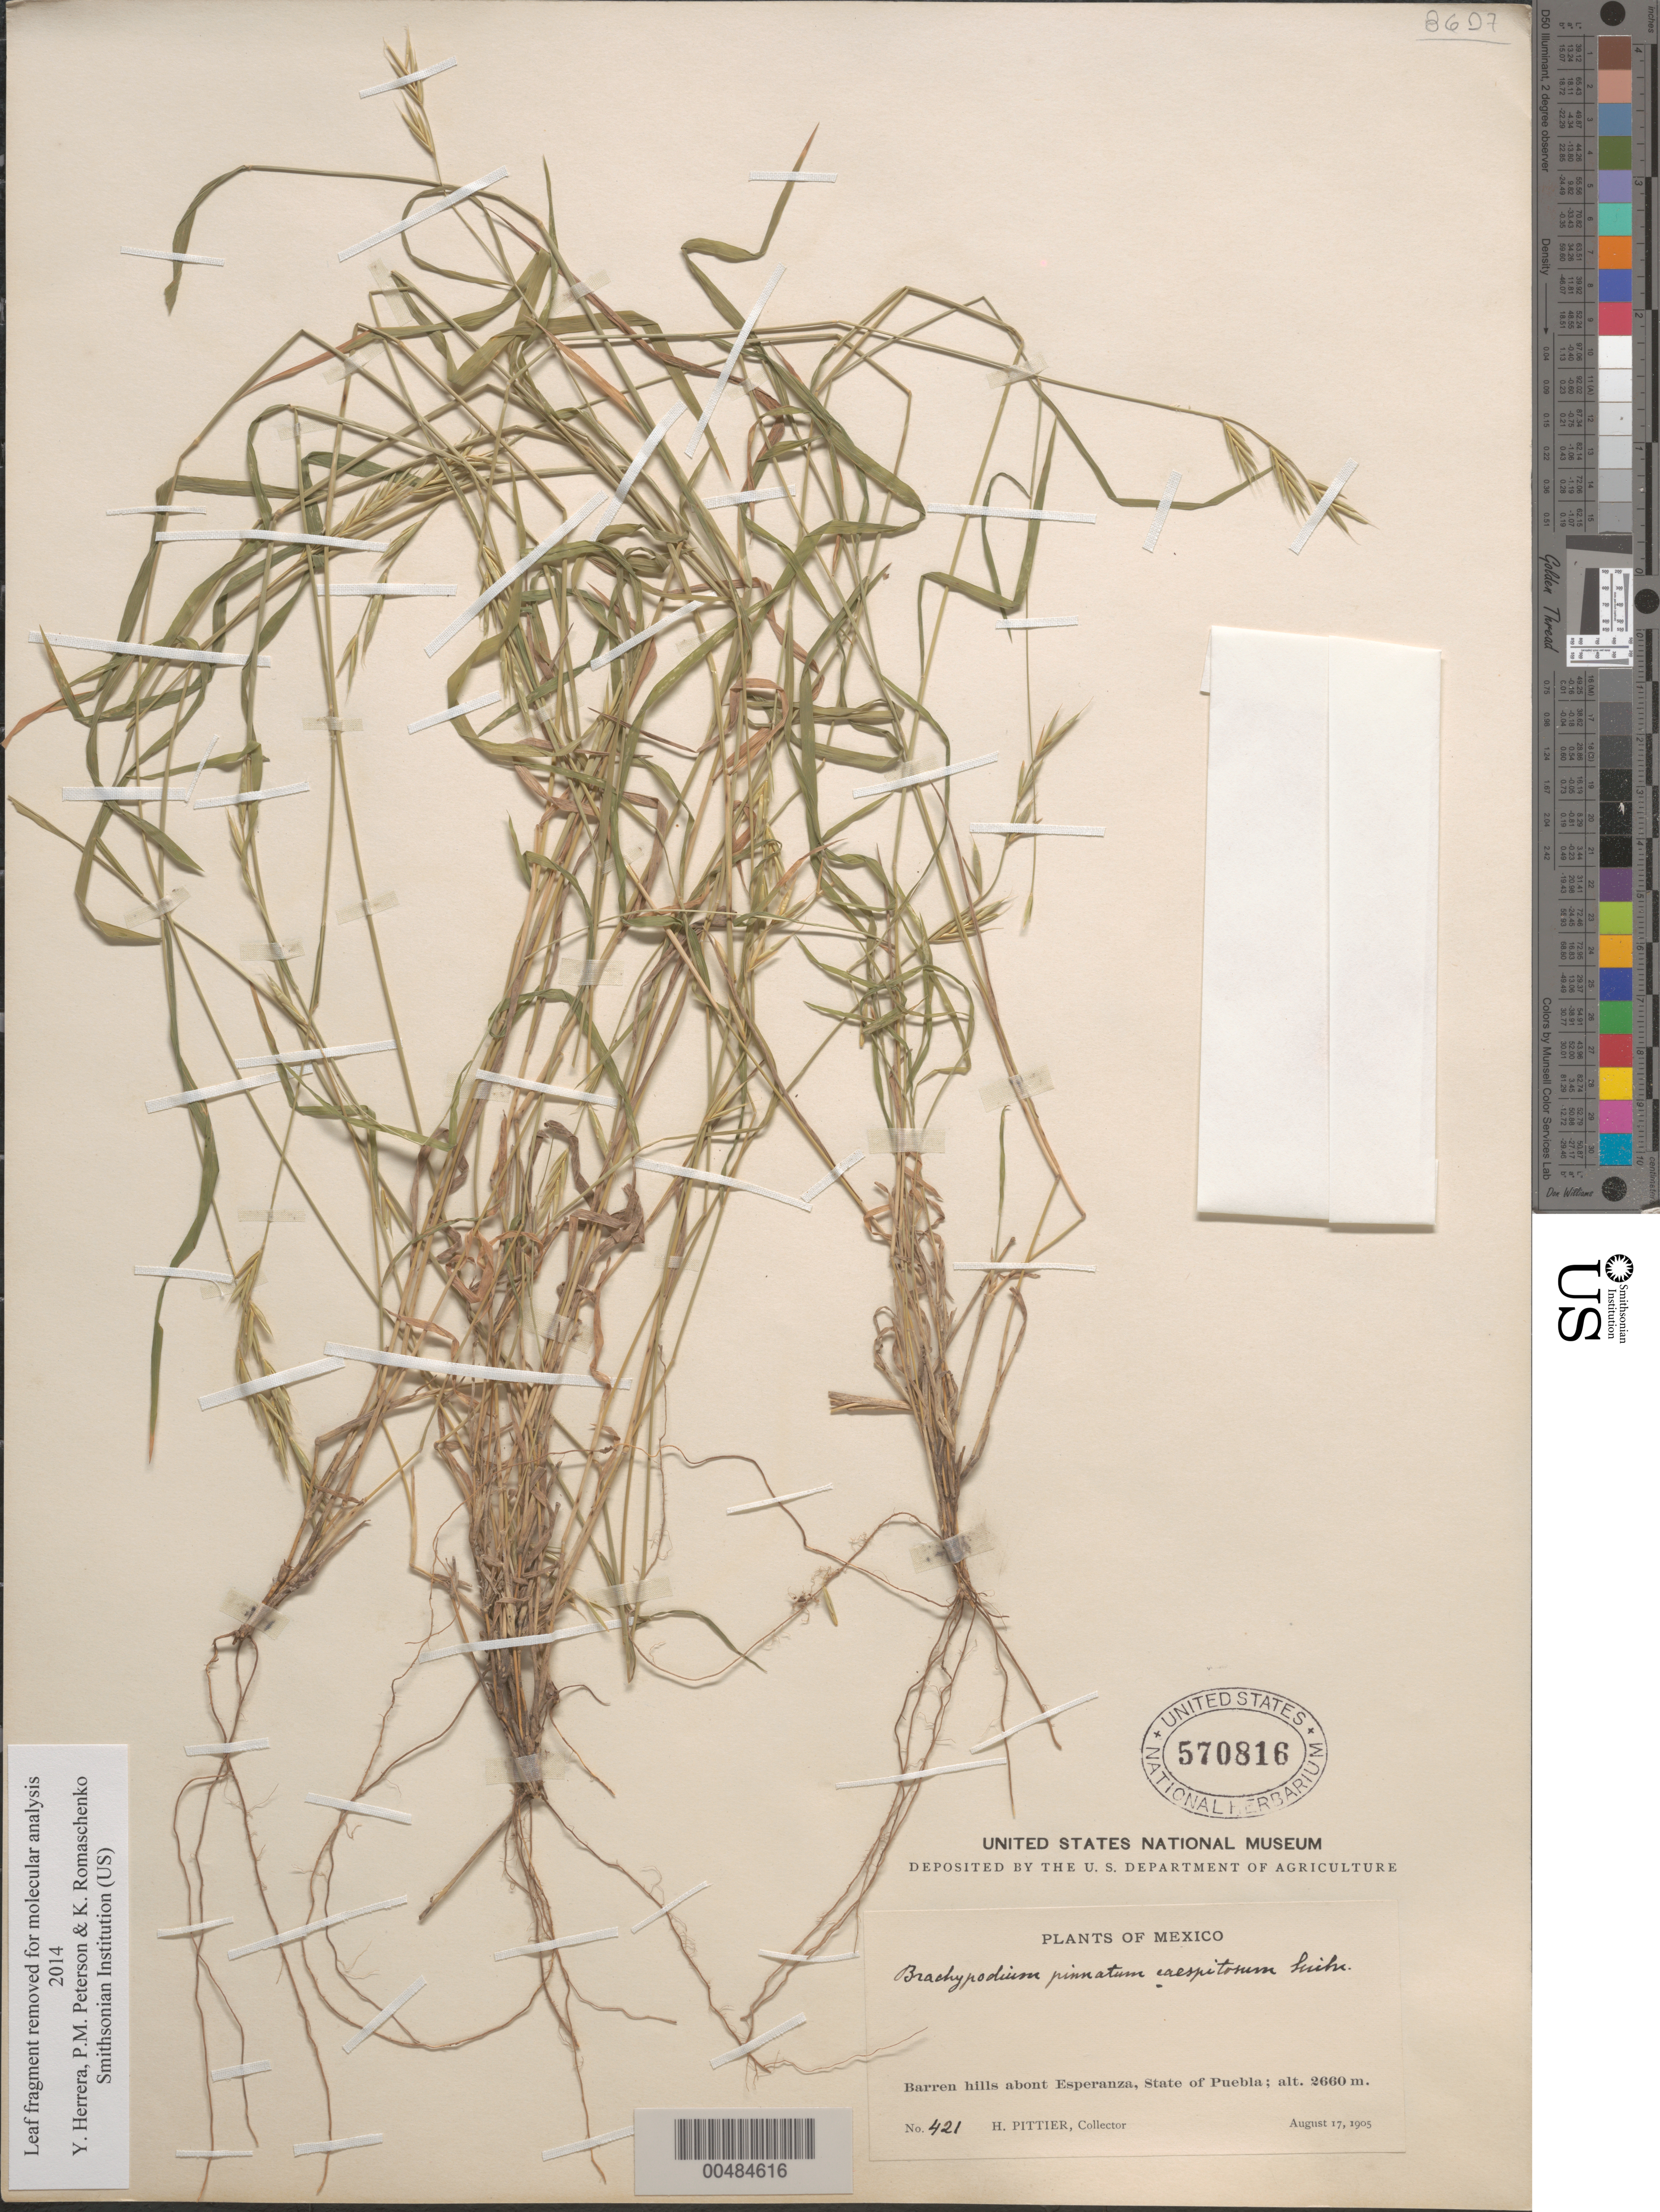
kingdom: Plantae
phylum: Tracheophyta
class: Liliopsida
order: Poales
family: Poaceae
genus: Brachypodium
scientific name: Brachypodium pinnatum var. caspitosum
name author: Scribn.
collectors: H. F. Pittier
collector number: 421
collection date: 1905-08-17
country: Mexico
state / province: Puebla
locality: Barren hills about Esperanza.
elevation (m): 2660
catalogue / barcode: US 570816